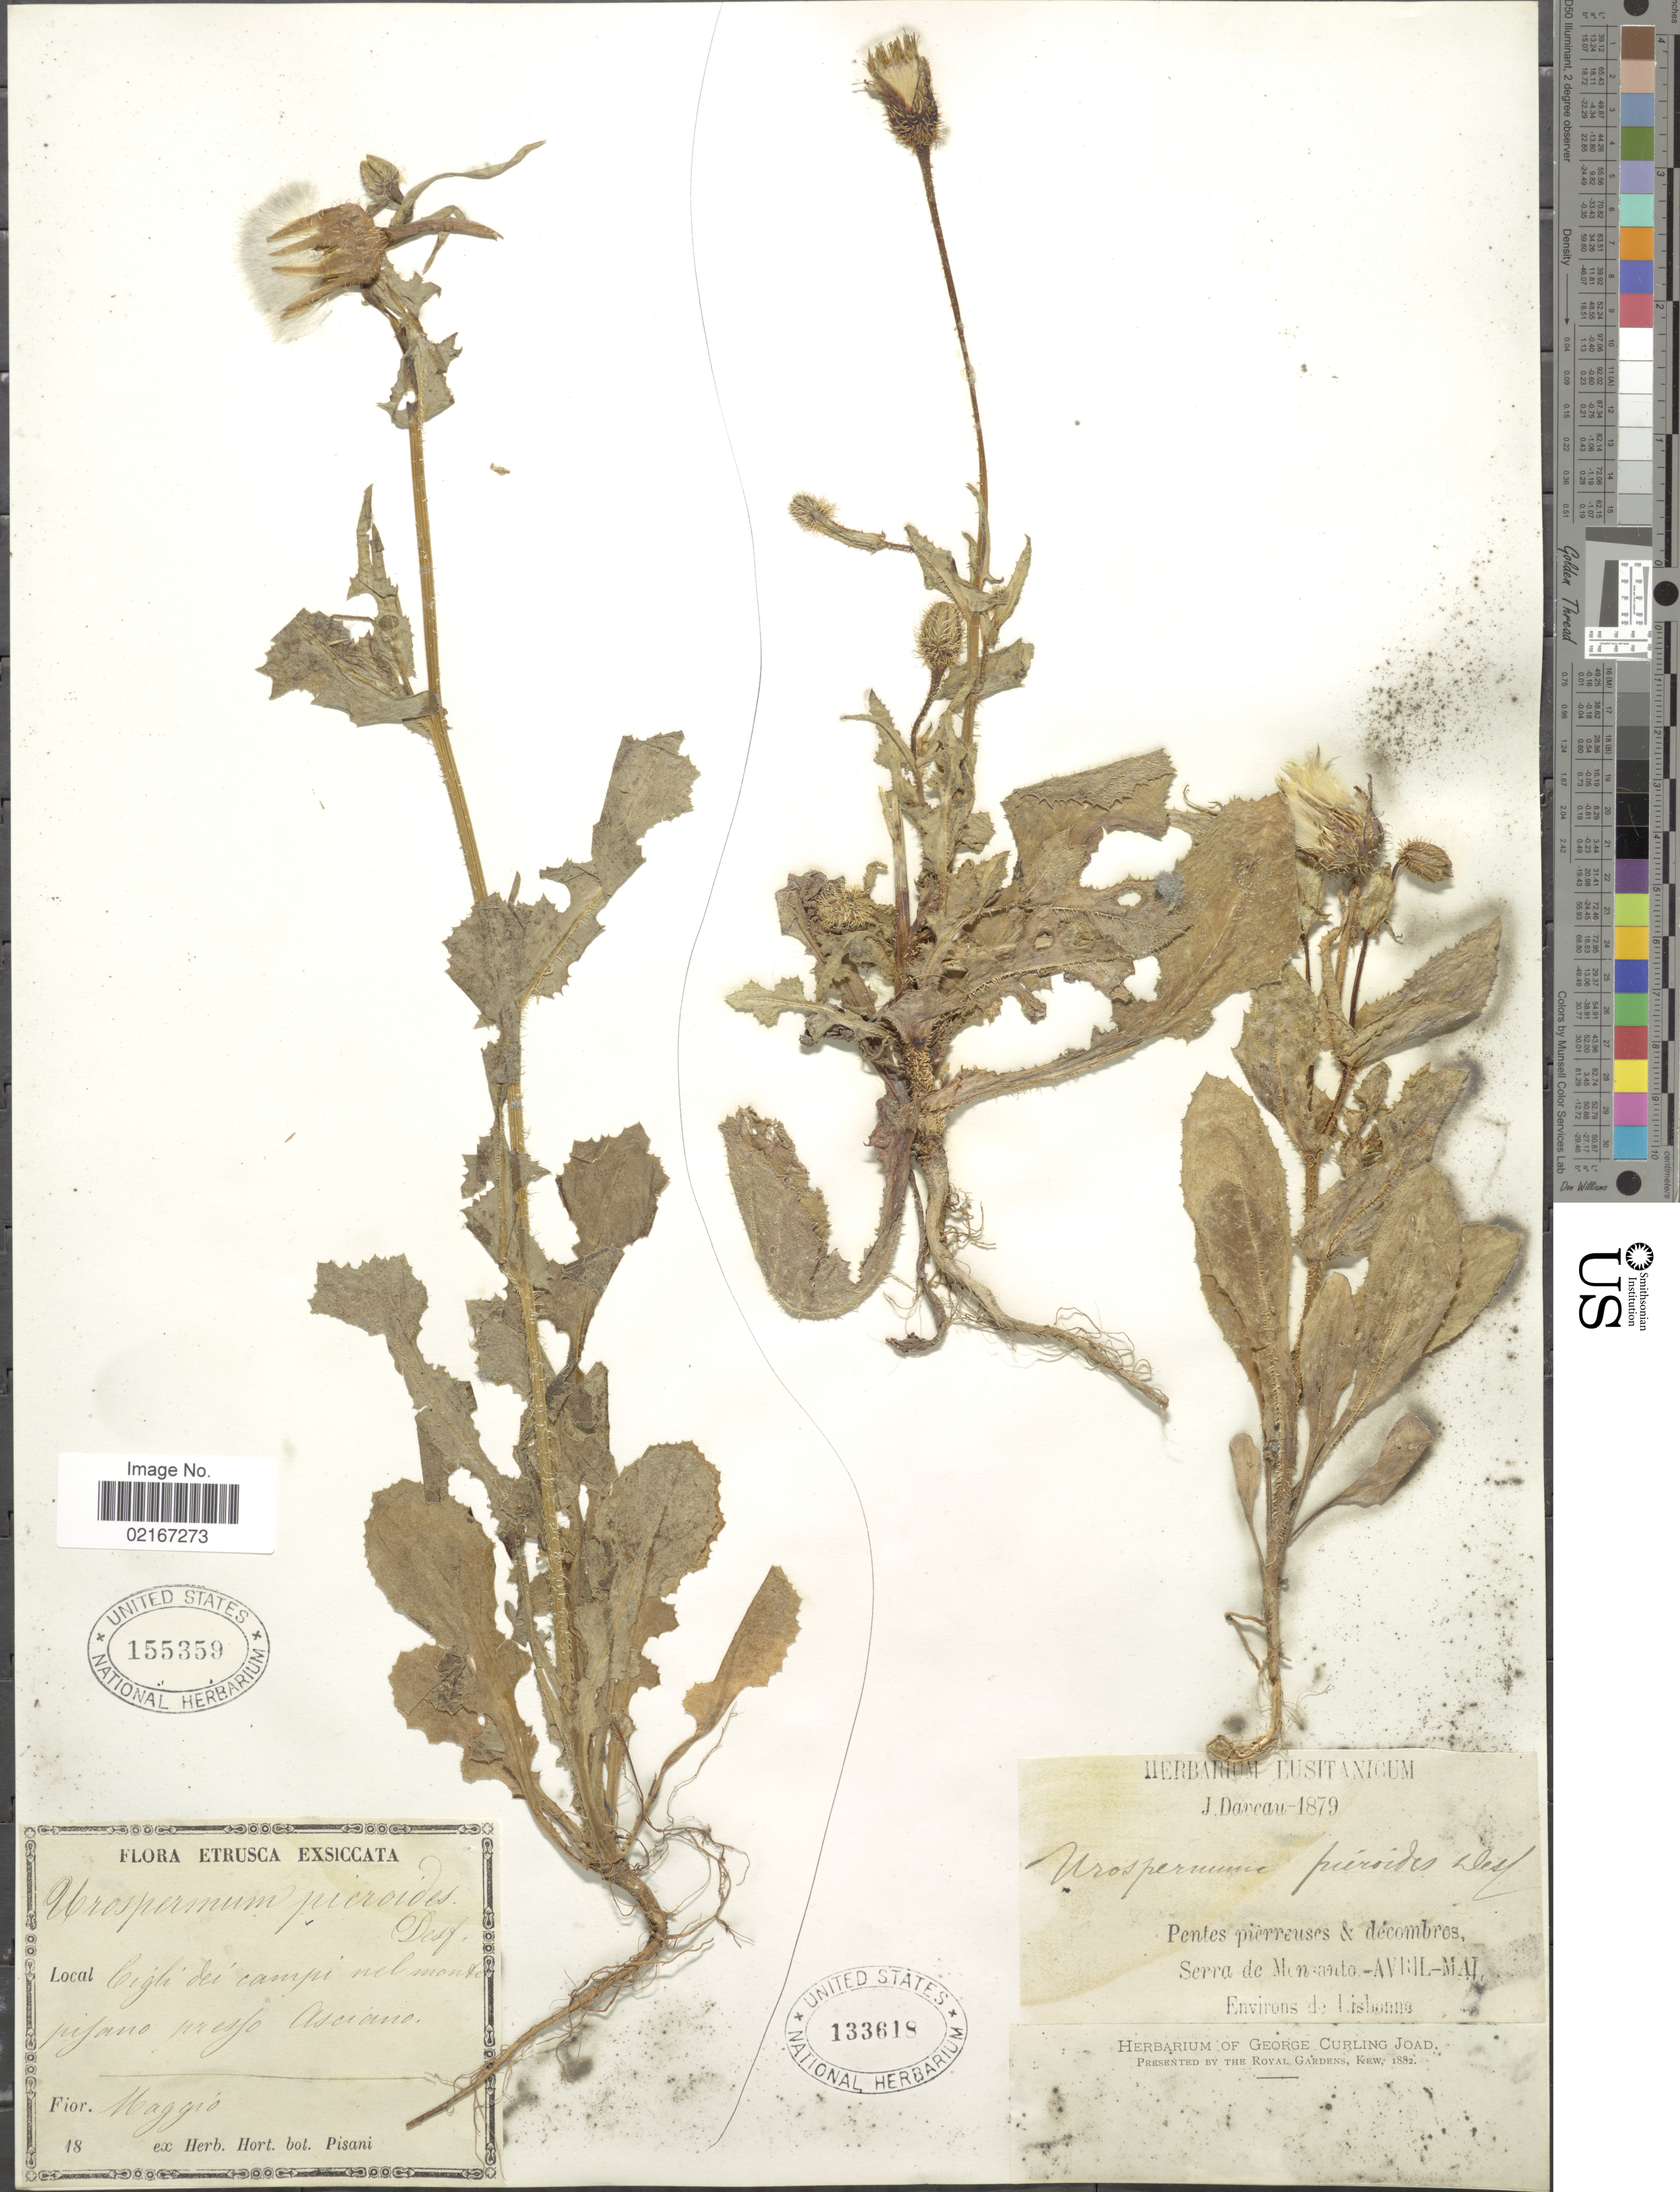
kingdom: Plantae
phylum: Tracheophyta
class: Magnoliopsida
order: Asterales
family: Asteraceae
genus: Urospermum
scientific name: Urospermum picroides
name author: (L.) F.W. Schmidt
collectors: J. Daveau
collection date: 1879-04/1879-05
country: Portugal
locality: Lusitanicum, Sa de Monsanto, environs de Lisbonne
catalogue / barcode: US 133618-2